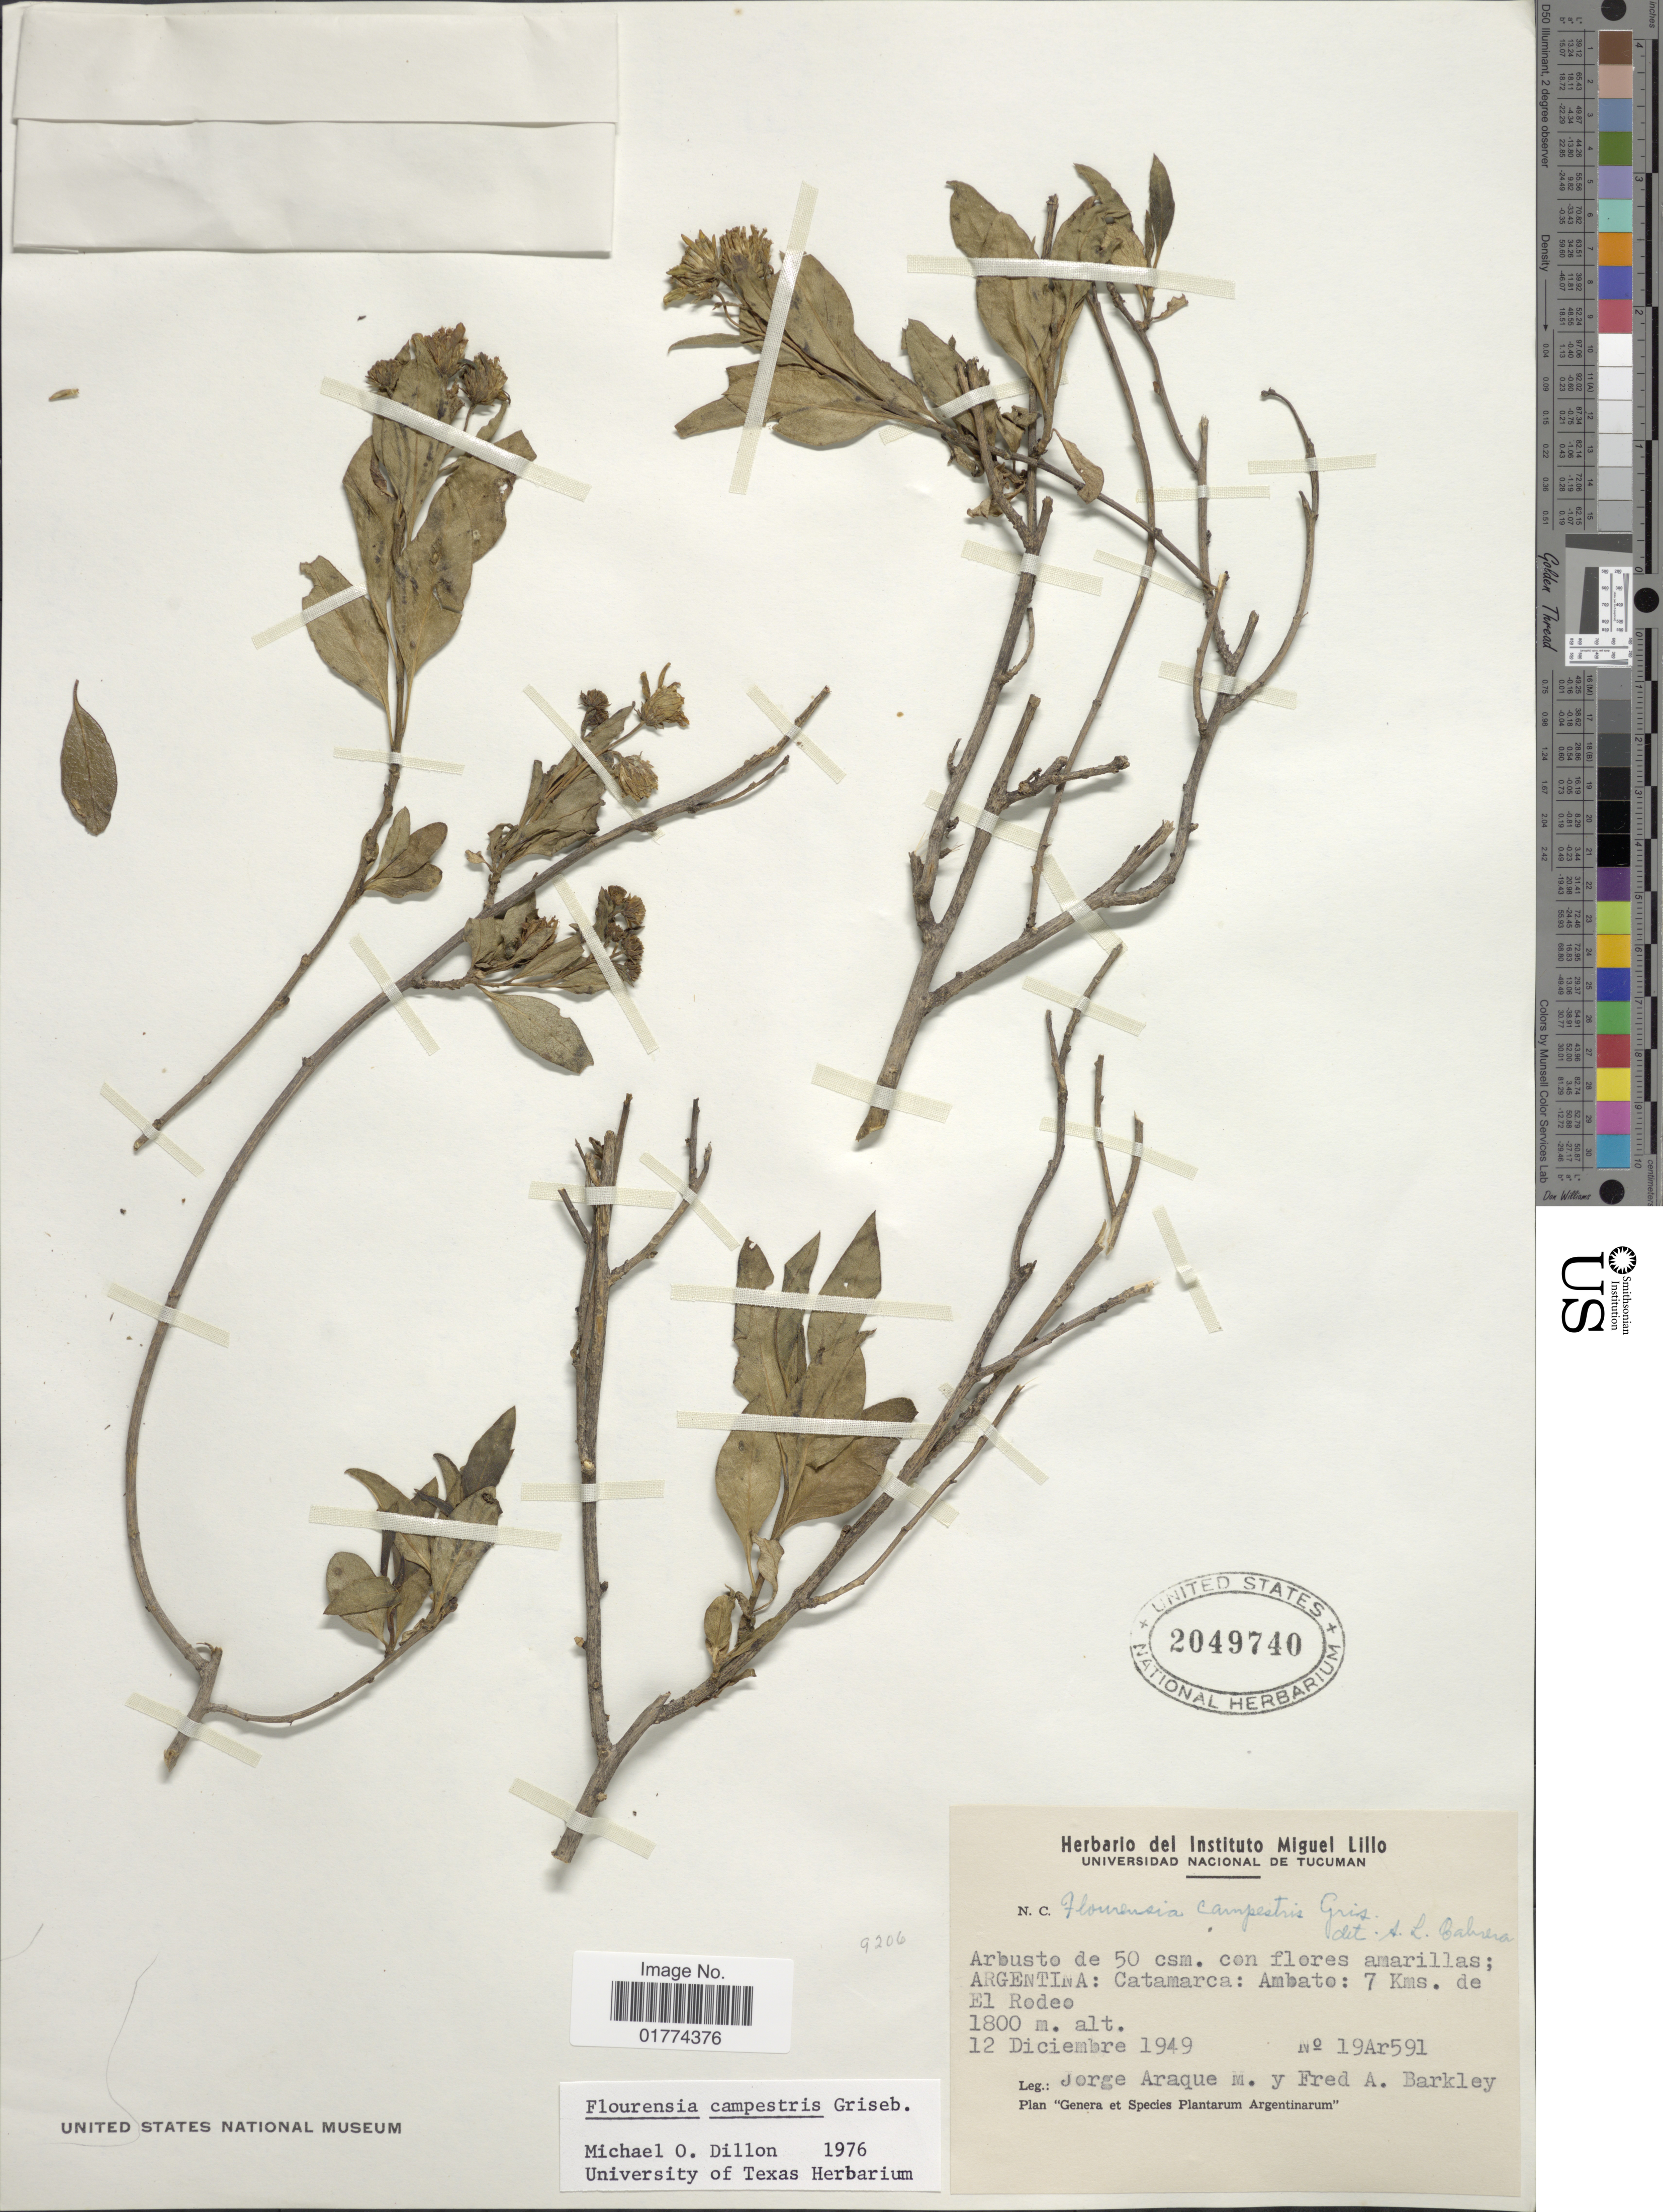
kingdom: Plantae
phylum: Tracheophyta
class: Magnoliopsida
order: Asterales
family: Asteraceae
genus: Flourensia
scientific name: Flourensia campestris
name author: Griseb.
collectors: J. A. Molina & F. A. Barkley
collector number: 19Ar591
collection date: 1949-12-12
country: Argentina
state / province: Catamarca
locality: Ambato : 7 kms. de El Rodeo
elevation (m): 1800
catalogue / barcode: US 2049740